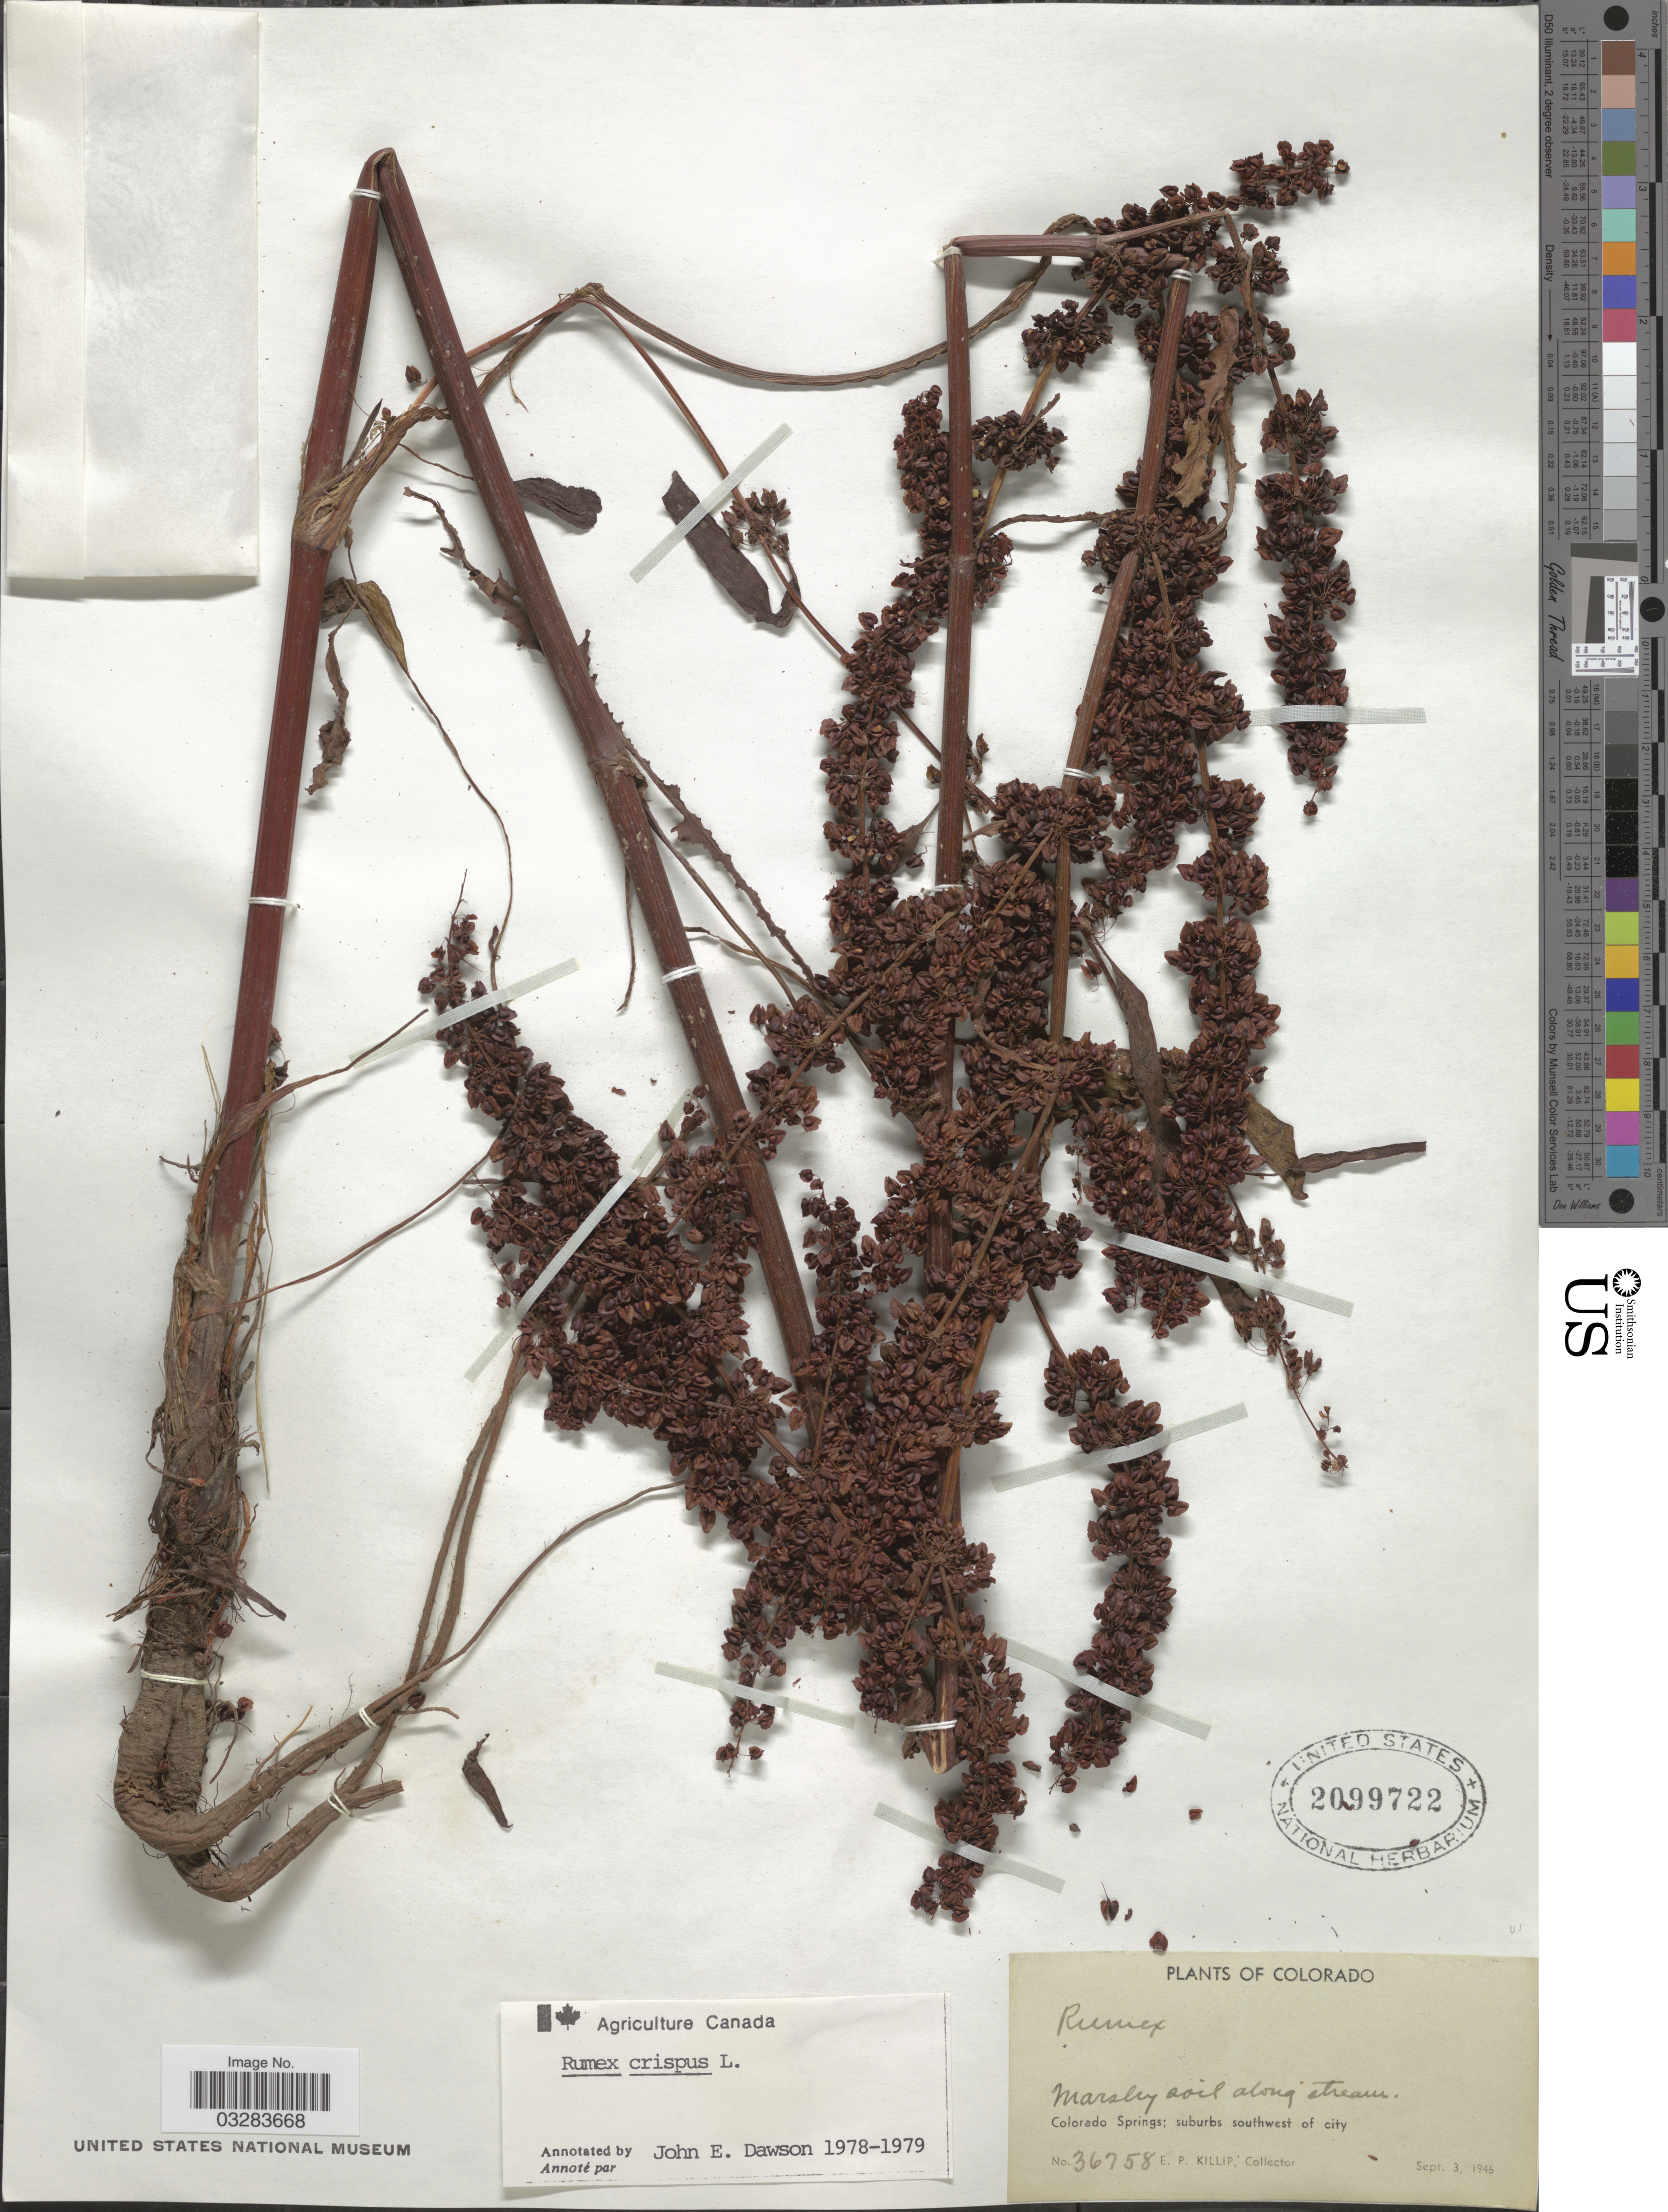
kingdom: Plantae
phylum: Tracheophyta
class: Magnoliopsida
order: Caryophyllales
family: Polygonaceae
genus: Rumex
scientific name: Rumex crispus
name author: L.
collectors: E. P. Killip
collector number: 36758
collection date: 1946-09-03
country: United States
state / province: Colorado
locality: Colorado Springs; suburbs southwest of city.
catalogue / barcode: US 2099722